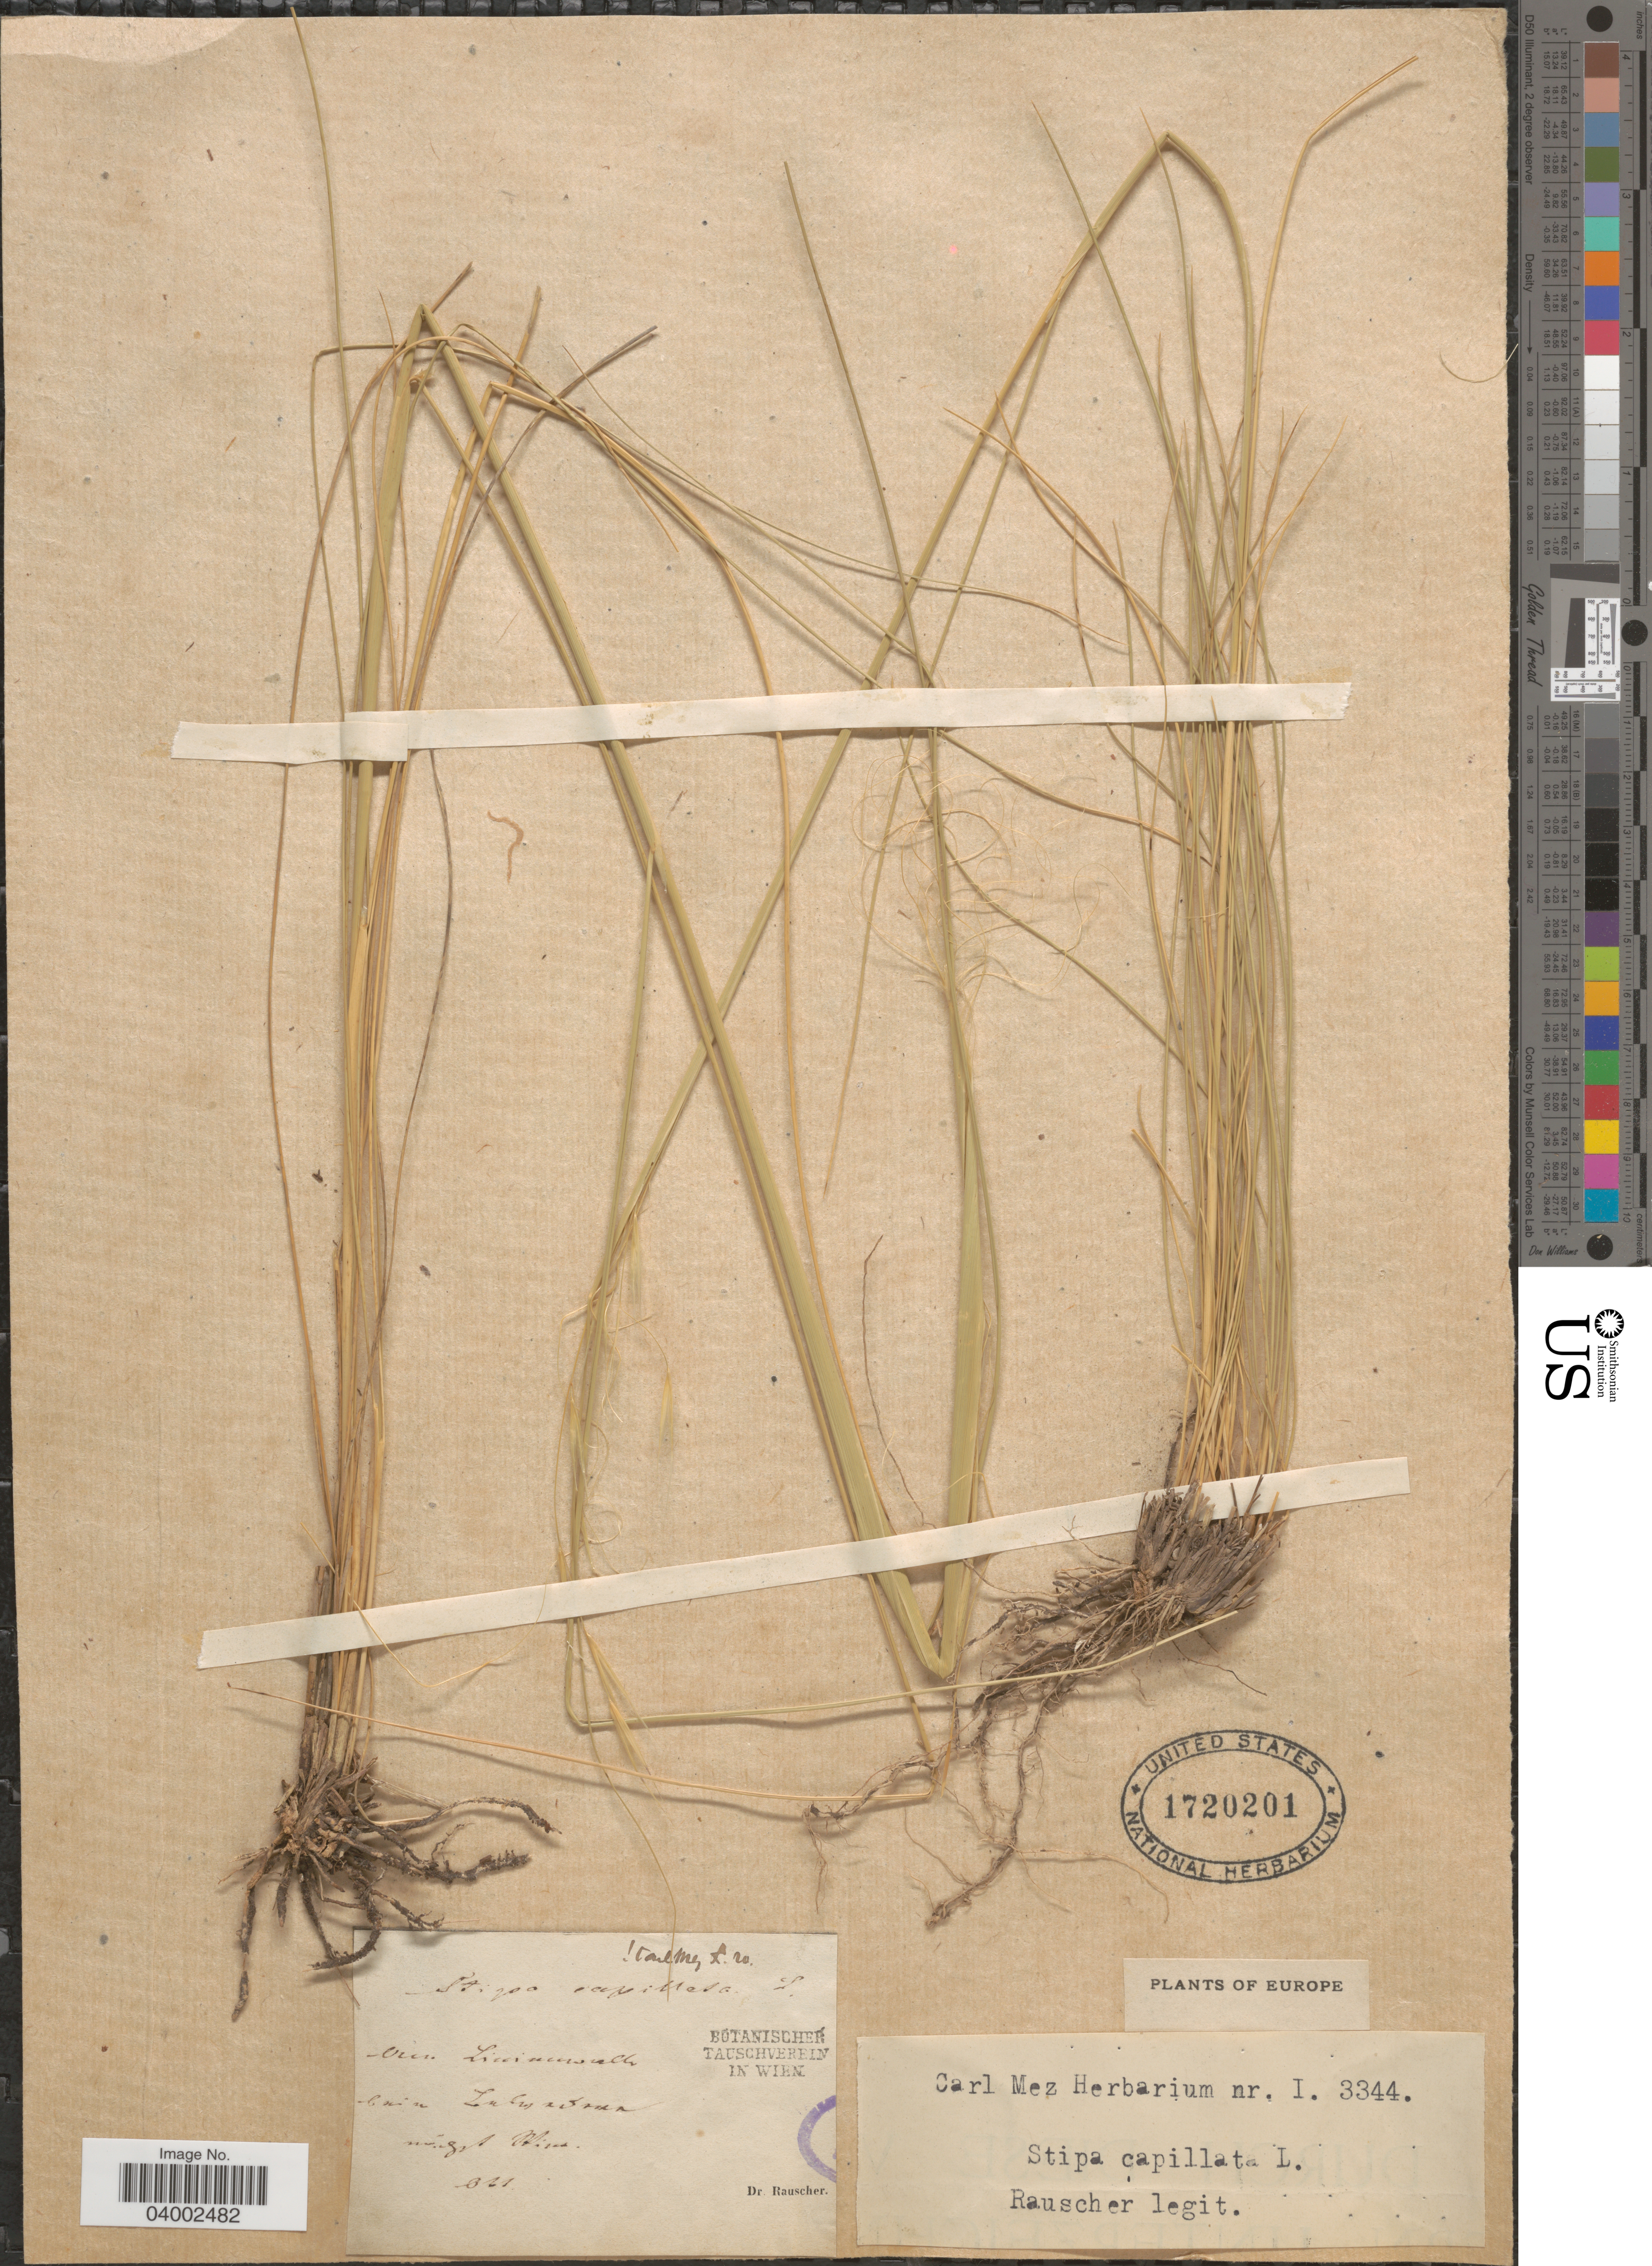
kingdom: Plantae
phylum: Tracheophyta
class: Liliopsida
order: Poales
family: Poaceae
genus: Stipa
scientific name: Stipa capillata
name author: L.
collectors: -. Rauscher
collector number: I.3344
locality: [illegible text] Europe.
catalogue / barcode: US 1720201